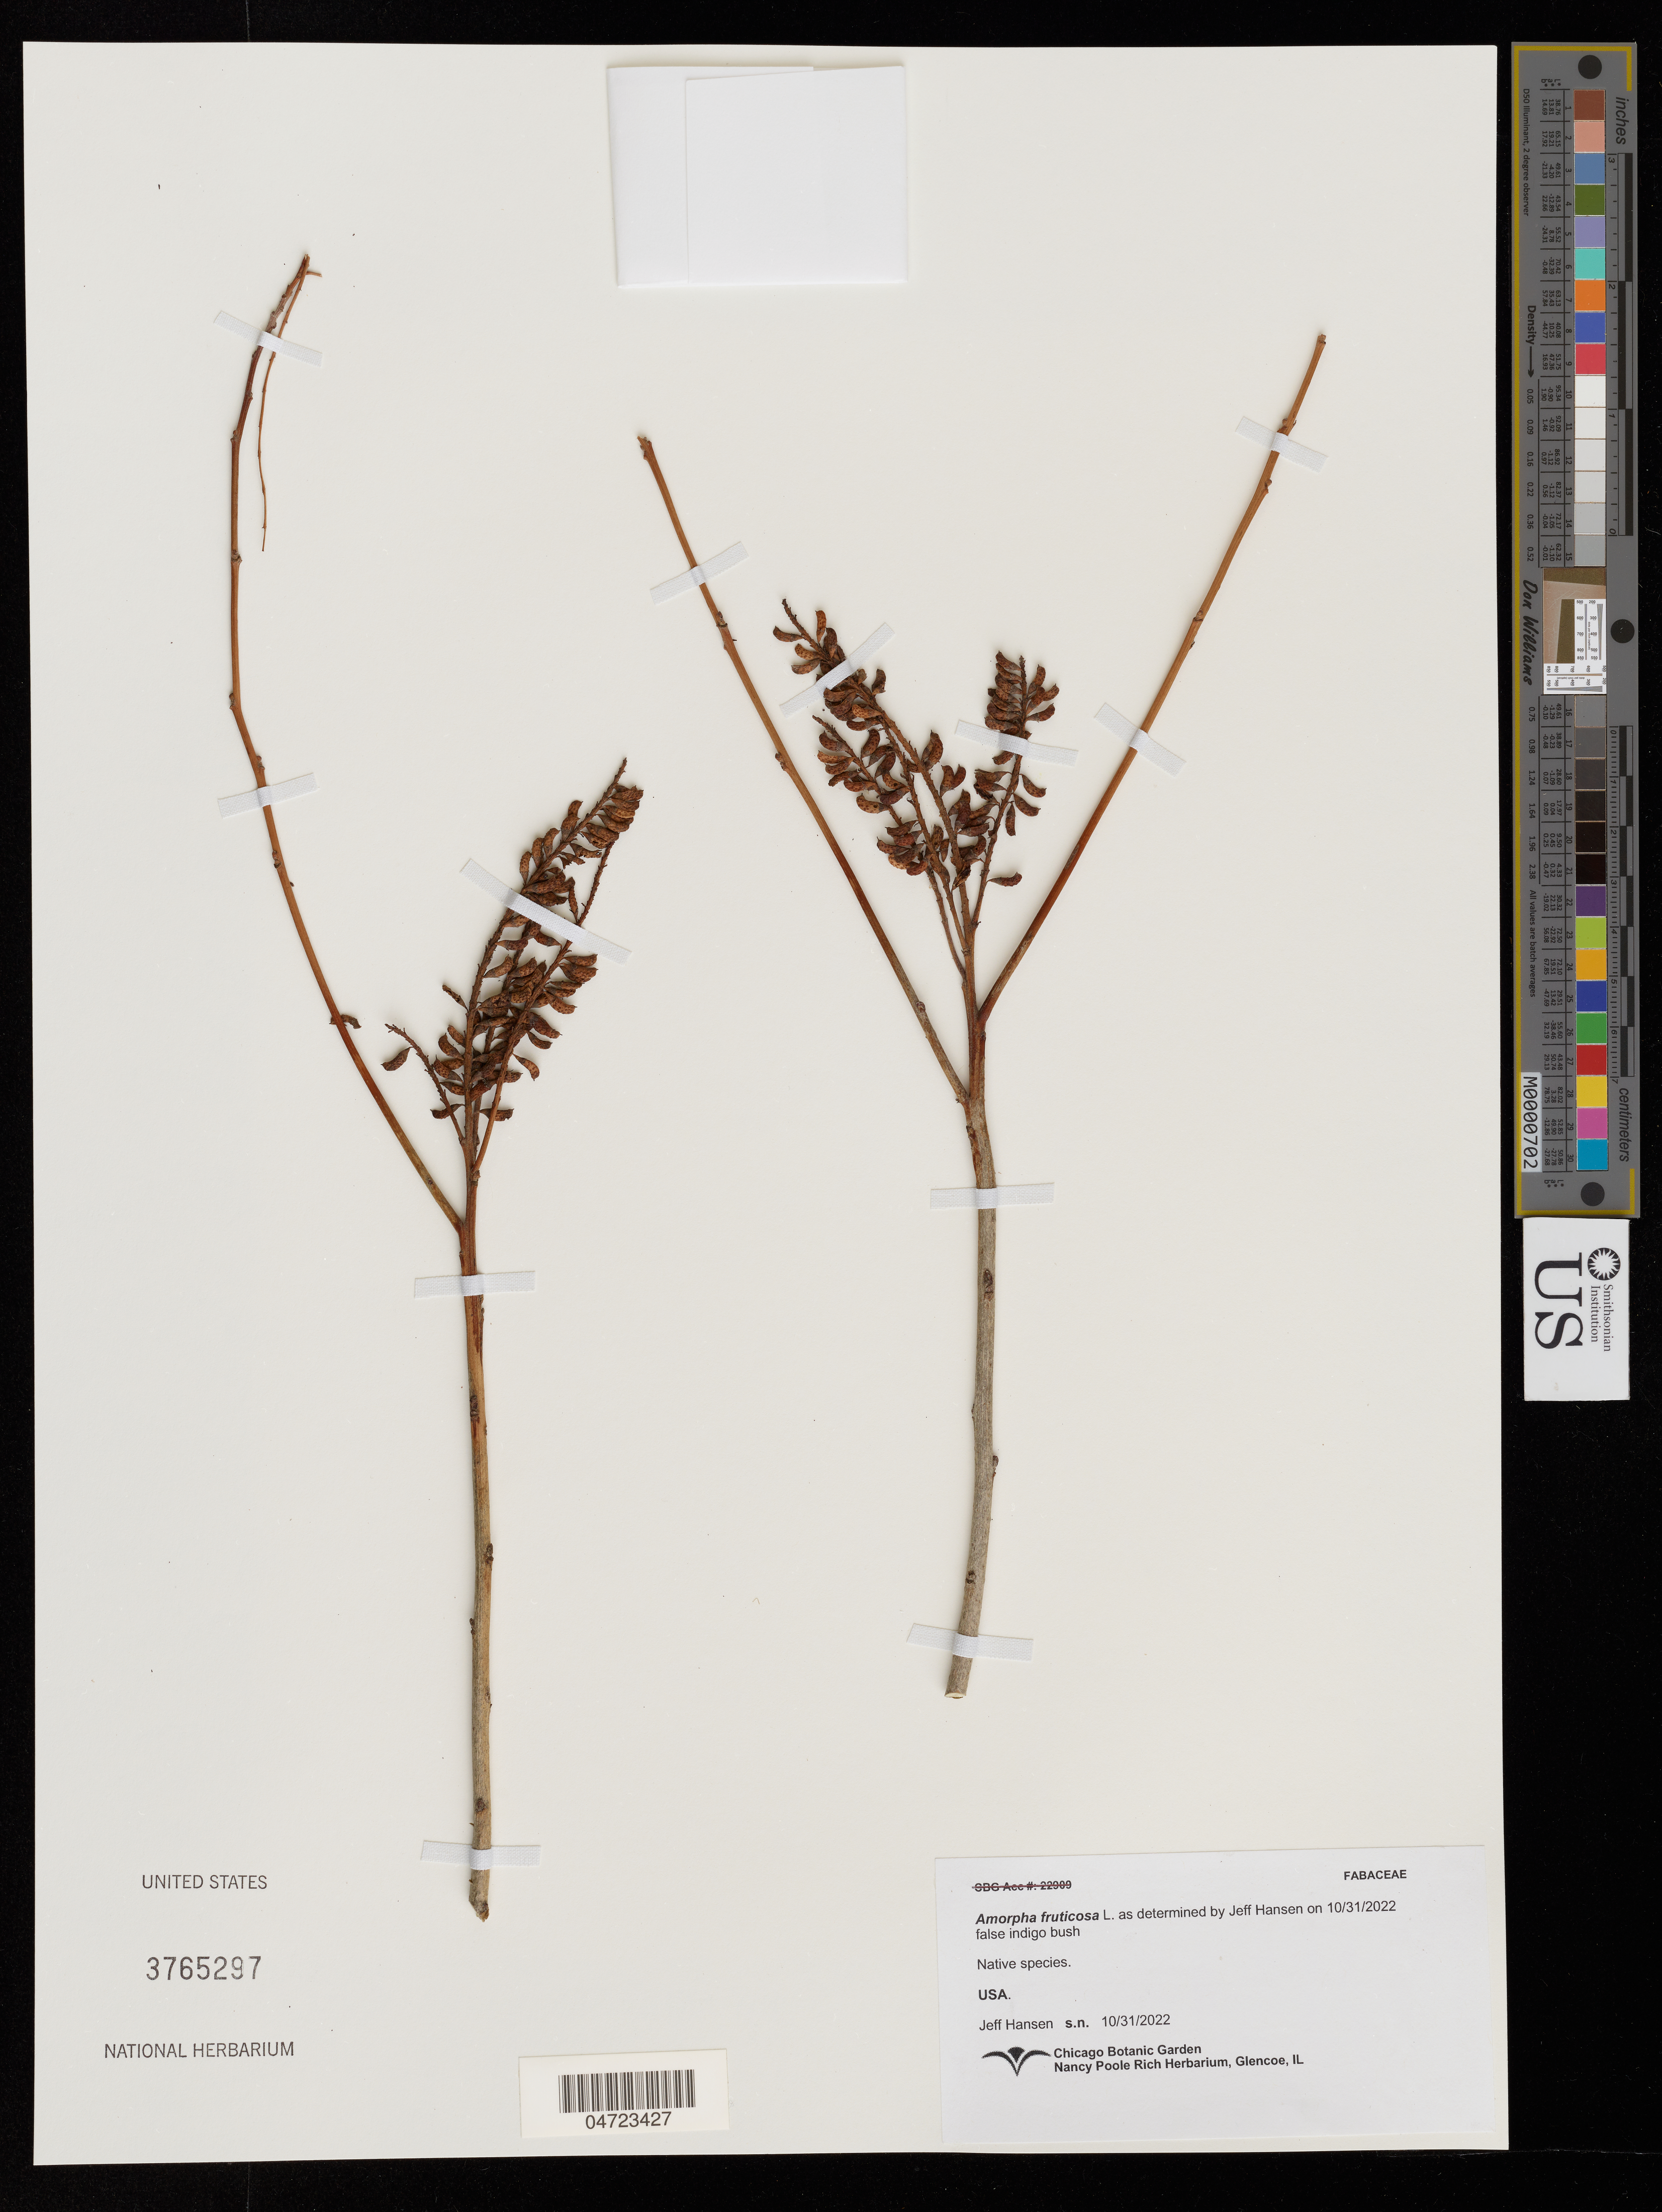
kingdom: Plantae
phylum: Tracheophyta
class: Magnoliopsida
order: Fabales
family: Fabaceae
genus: Amorpha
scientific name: Amorpha fruticosa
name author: L.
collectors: J. Hansen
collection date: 2022-10-31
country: United States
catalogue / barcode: US 3765297